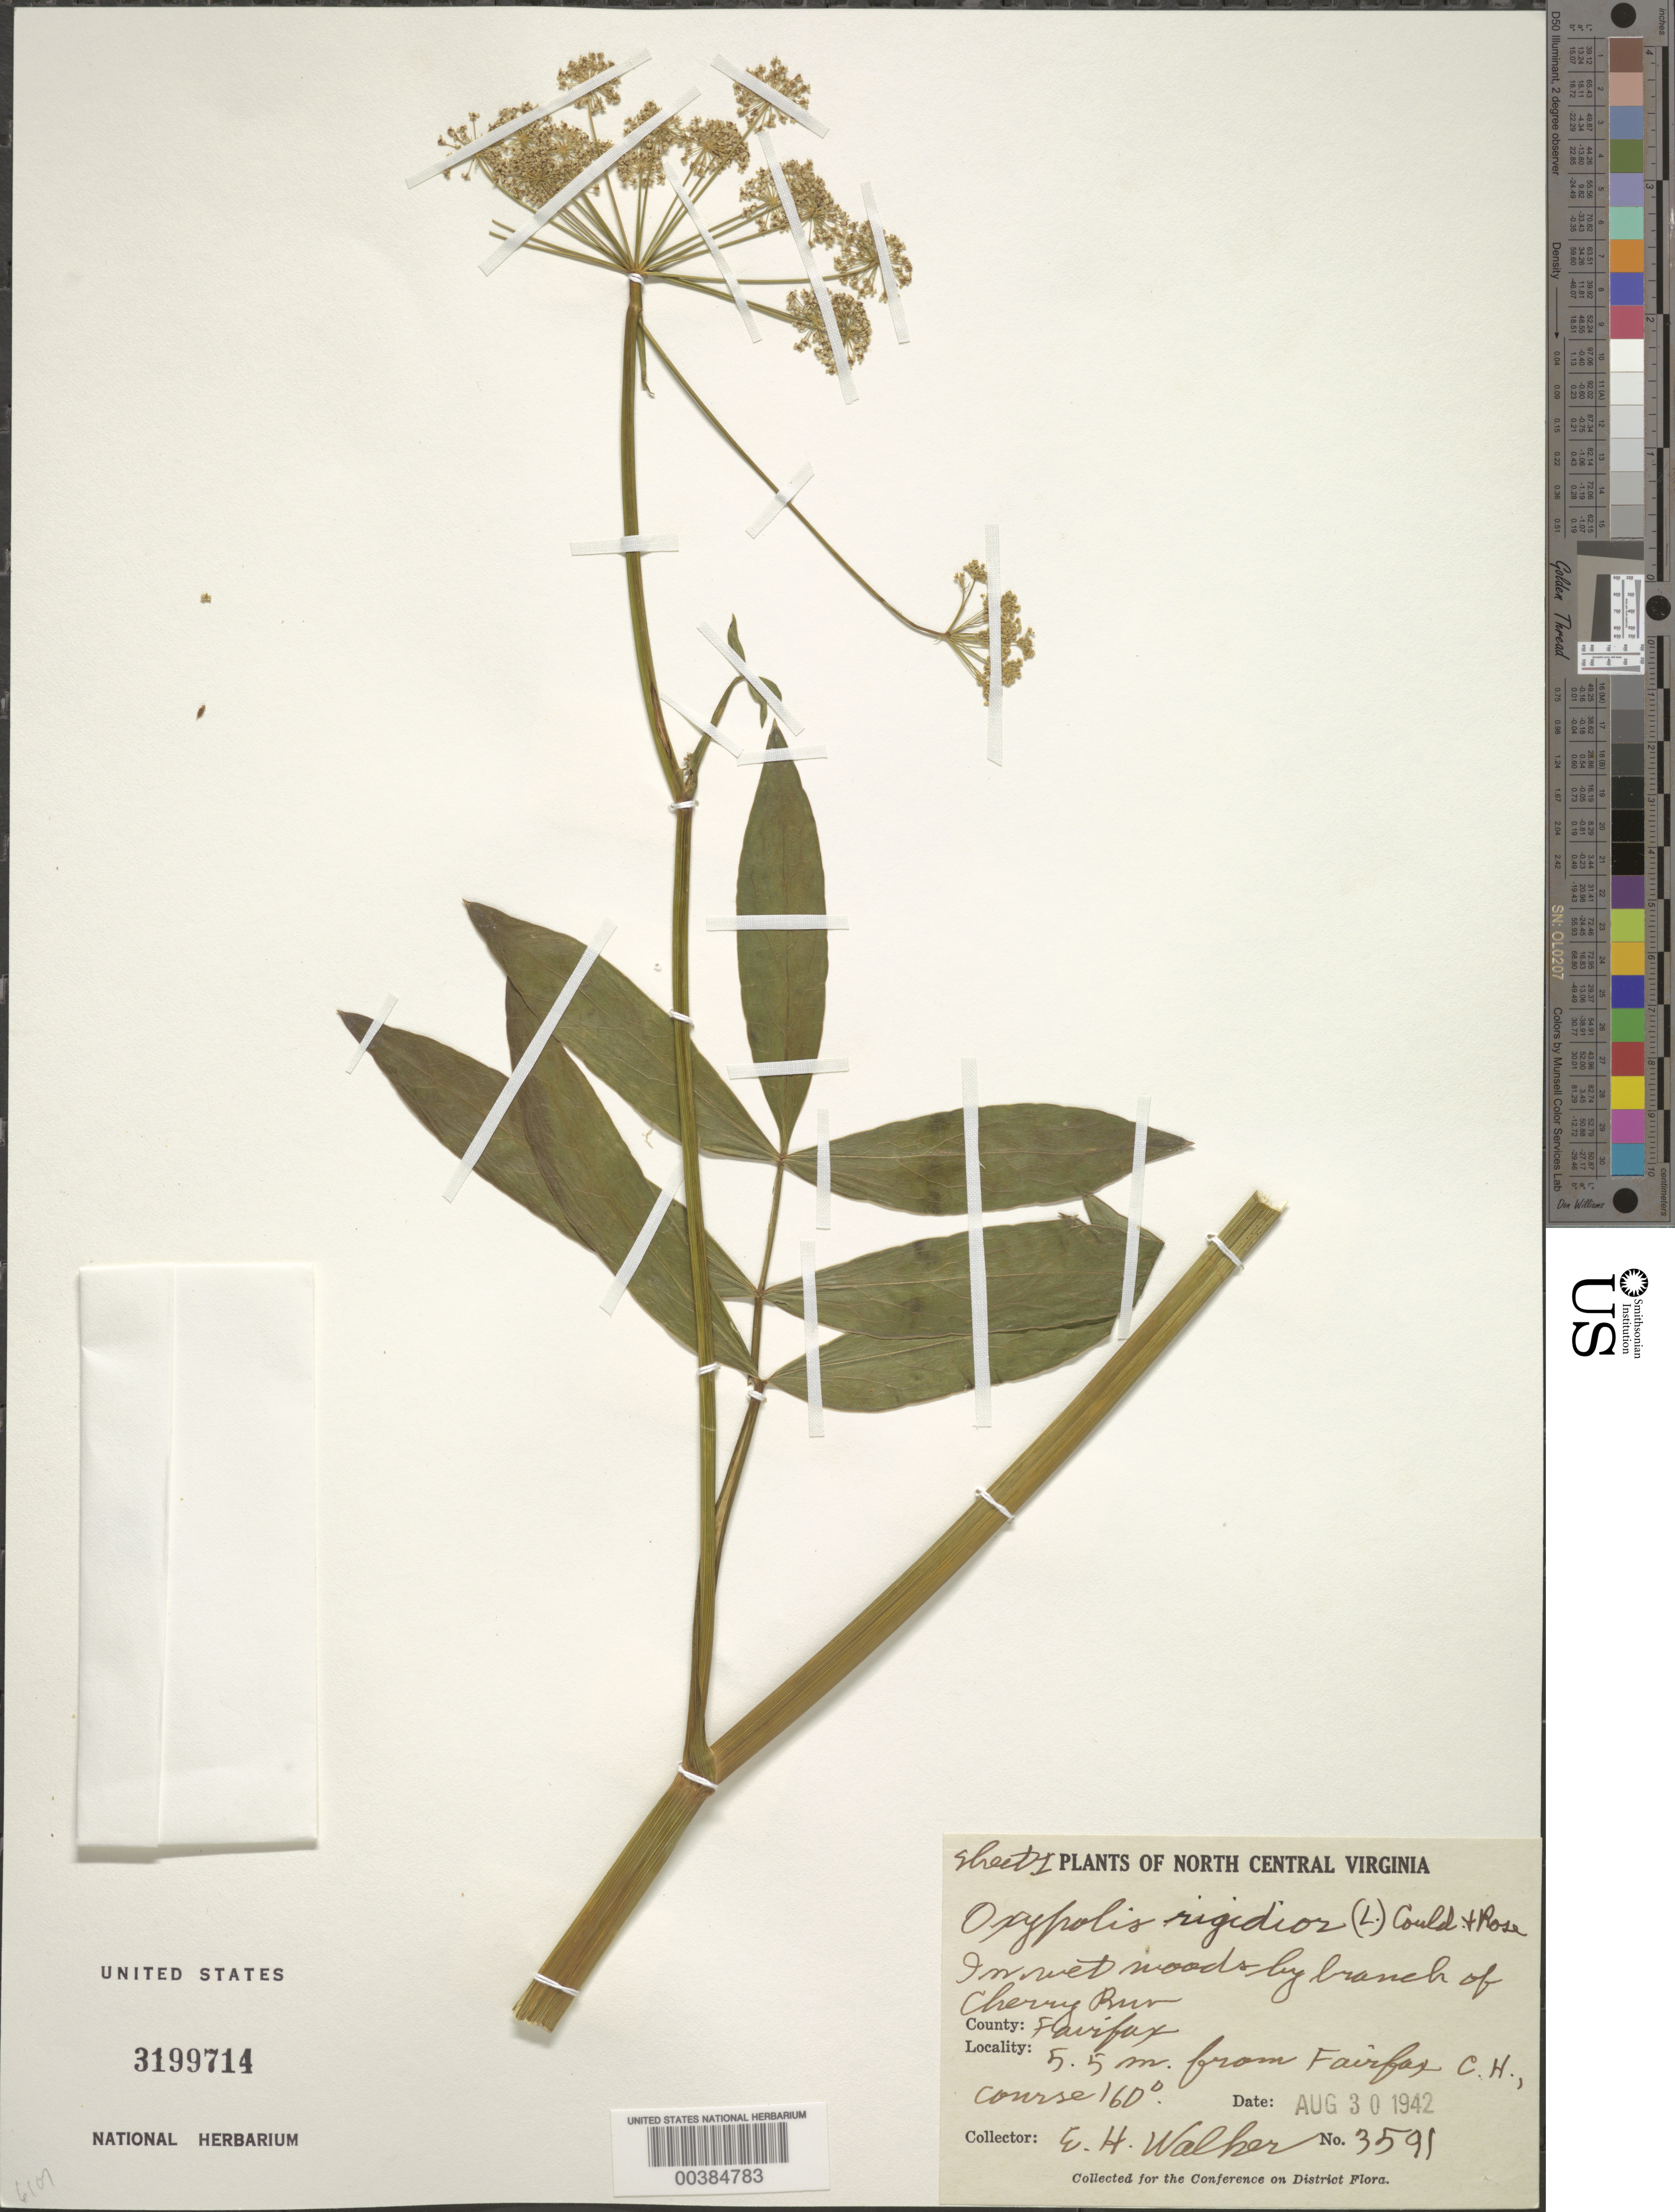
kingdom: Plantae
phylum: Tracheophyta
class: Magnoliopsida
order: Apiales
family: Apiaceae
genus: Oxypolis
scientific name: Oxypolis rigidior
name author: (L.) Raf.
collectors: E. H. Walker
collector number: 3591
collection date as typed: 30 Aug 1942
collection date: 1942-08-30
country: United States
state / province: Virginia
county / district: Fairfax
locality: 5.5 M from Fairfax Court House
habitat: In wet woods by branch of Cherry Run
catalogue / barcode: US 3199714